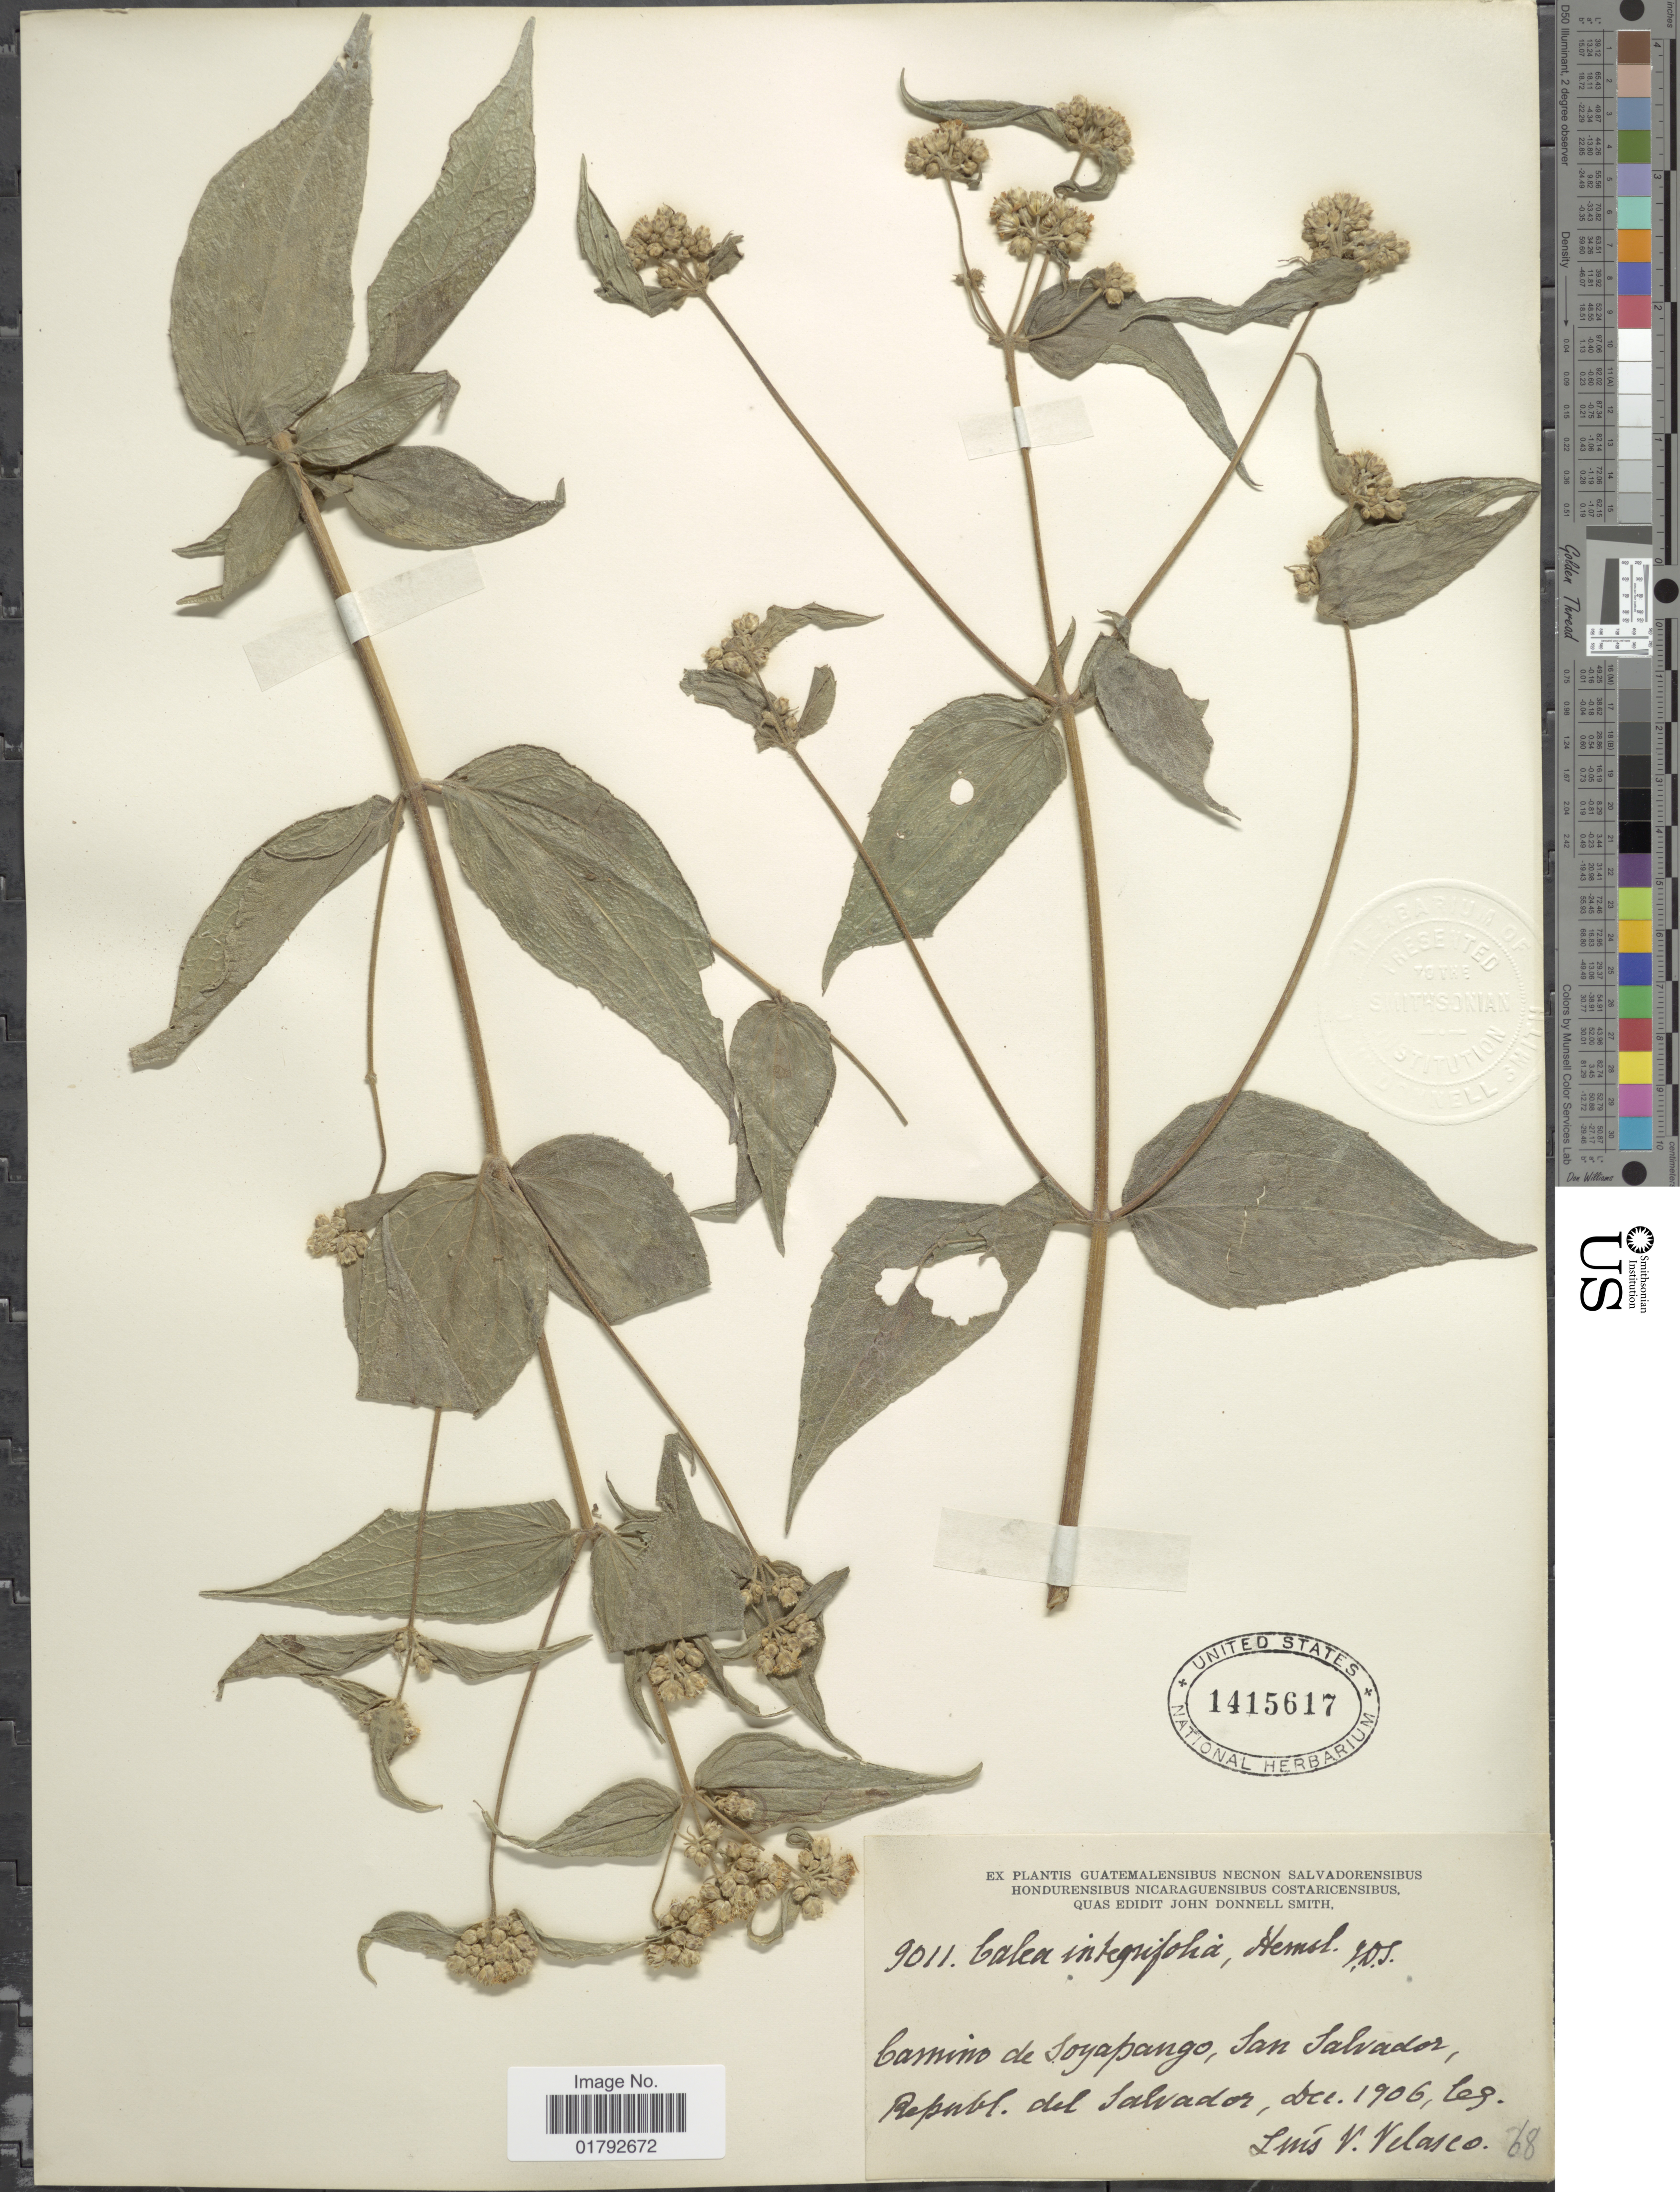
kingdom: Plantae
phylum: Tracheophyta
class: Magnoliopsida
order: Asterales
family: Asteraceae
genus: Alloispermum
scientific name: Alloispermum integrifolium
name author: (DC.) H. Rob.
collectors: L. Velasco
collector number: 68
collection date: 1906-12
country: El Salvador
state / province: San Salvador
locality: Camino de Soyapango, San Salvador, Republ. del Salvador.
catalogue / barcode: US 1415617